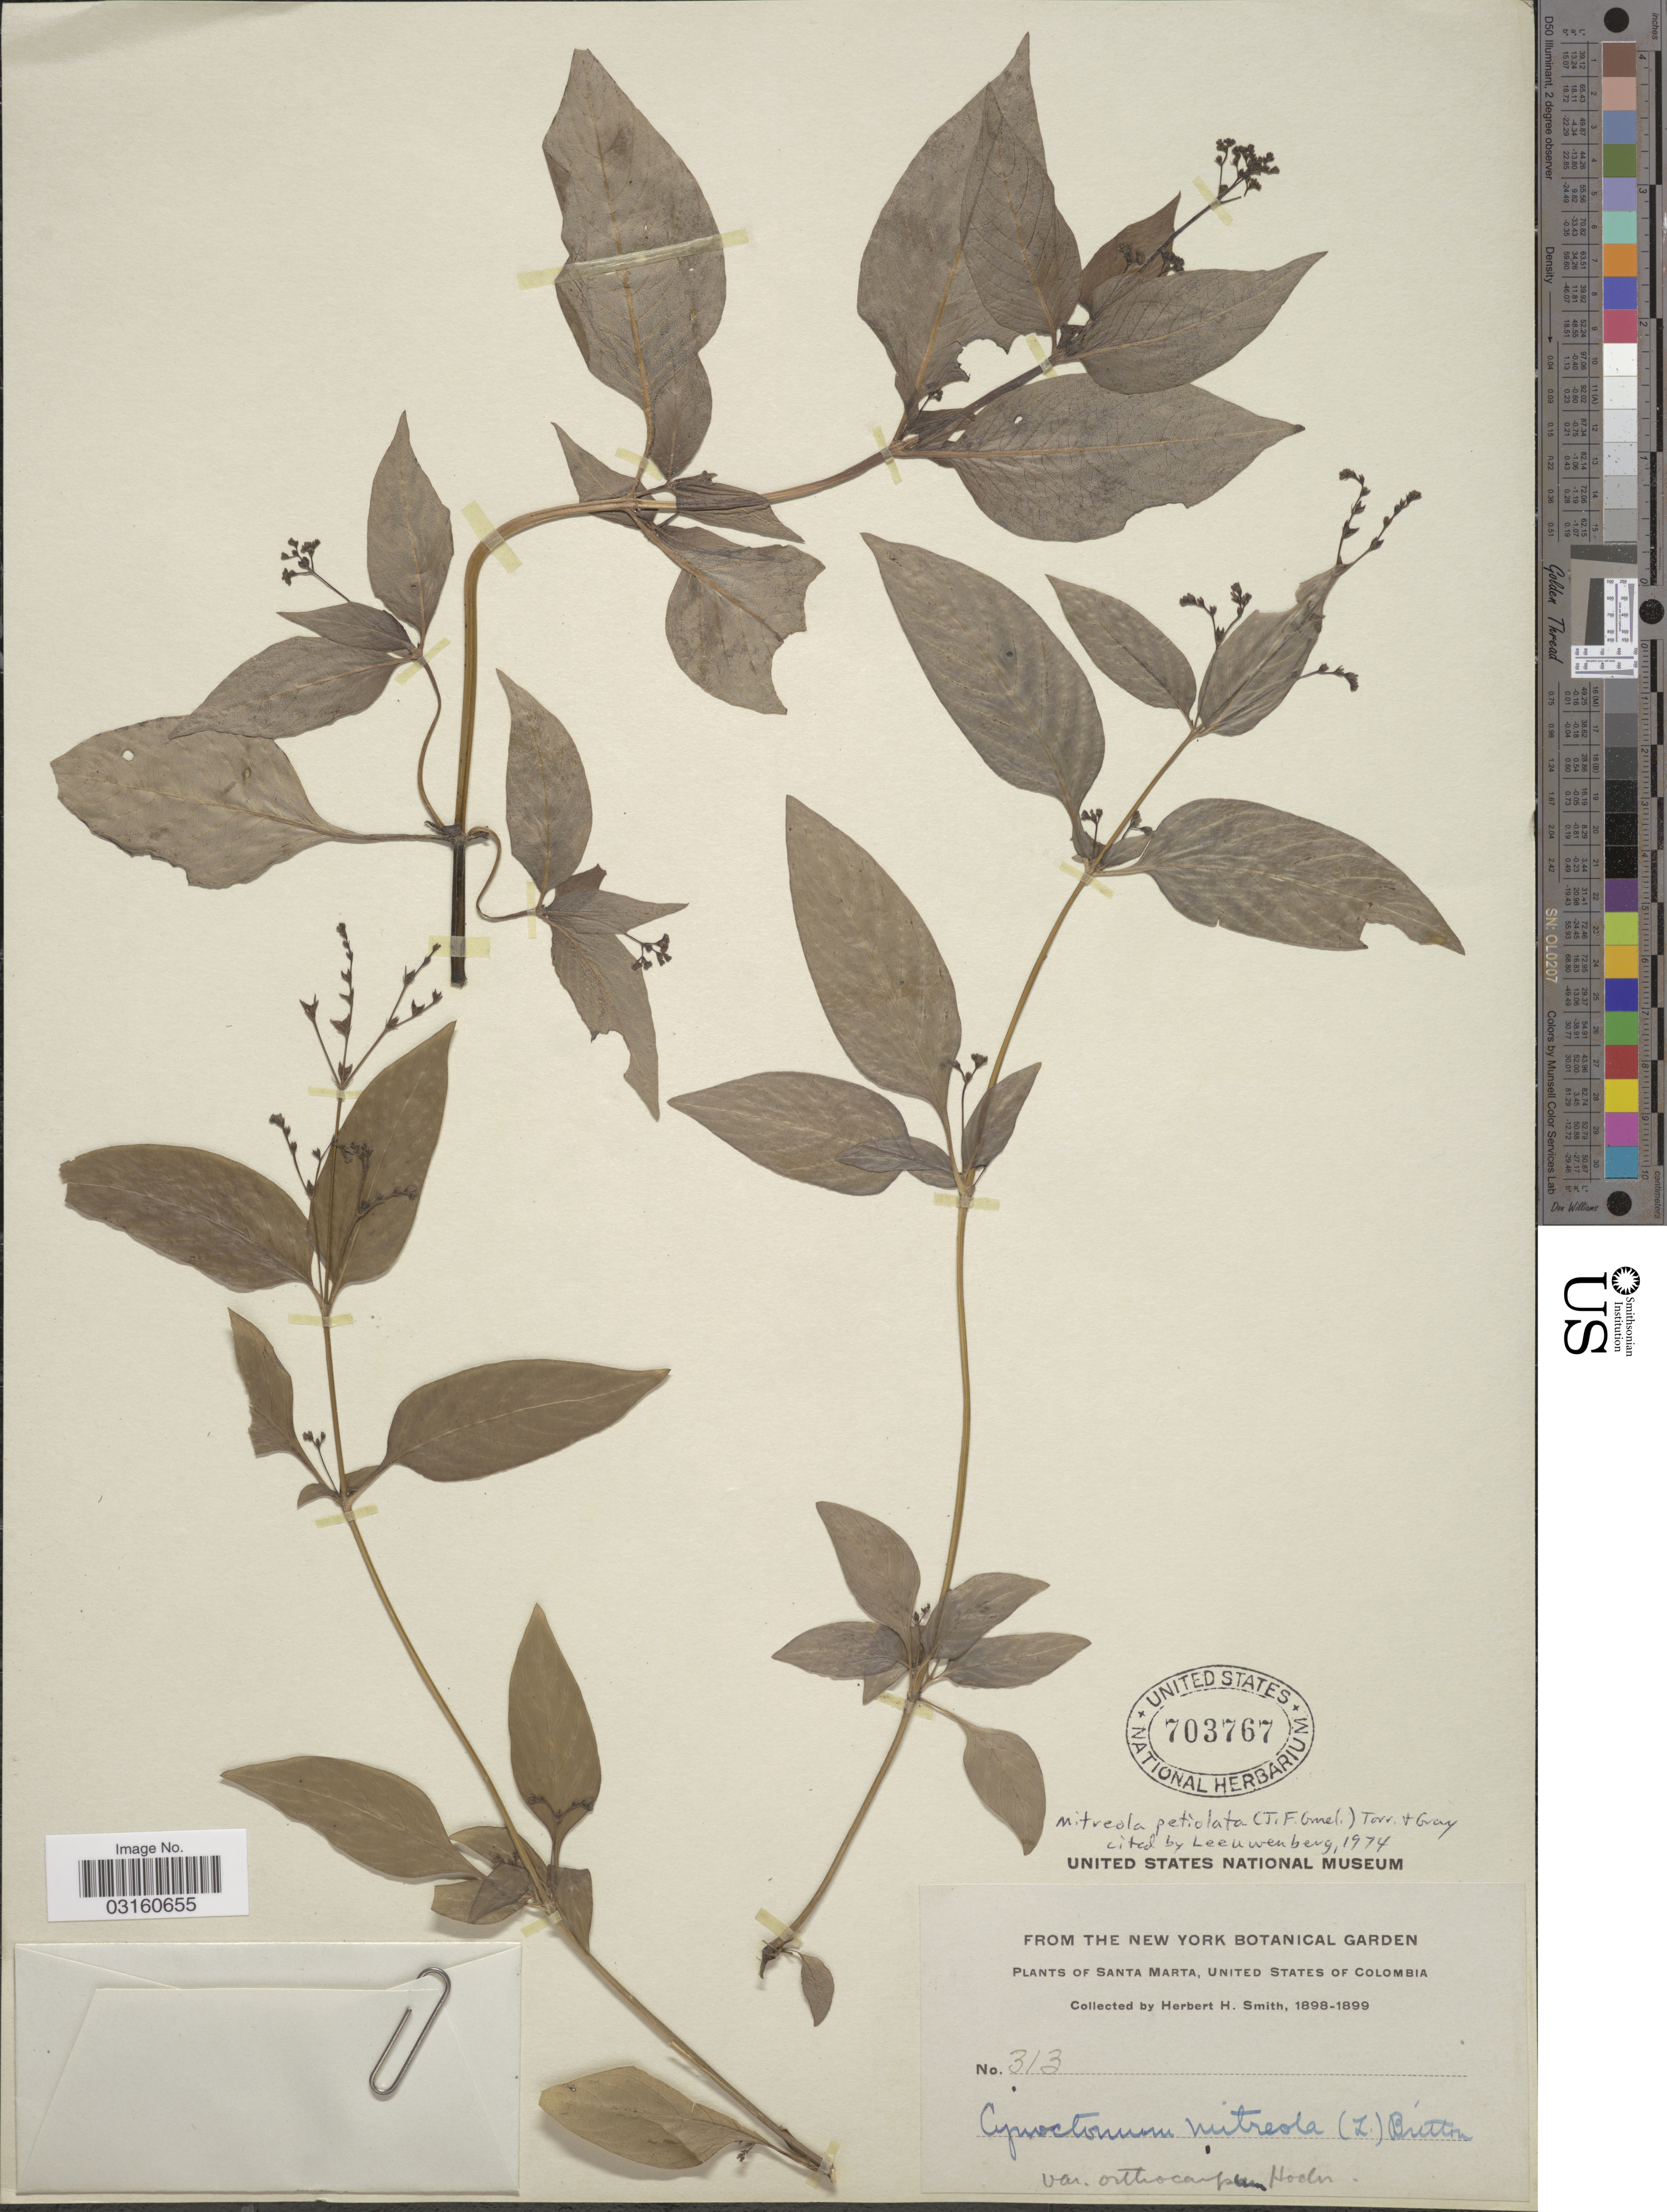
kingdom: Plantae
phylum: Tracheophyta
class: Magnoliopsida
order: Gentianales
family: Loganiaceae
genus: Mitreola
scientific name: Mitreola petiolata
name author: (J.F. Gmel.) Torr. & A. Gray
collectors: Herbert H. Smith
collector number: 313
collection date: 1898/1899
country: Colombia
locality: Santa Marta, United States of Colombia.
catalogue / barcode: US 703767